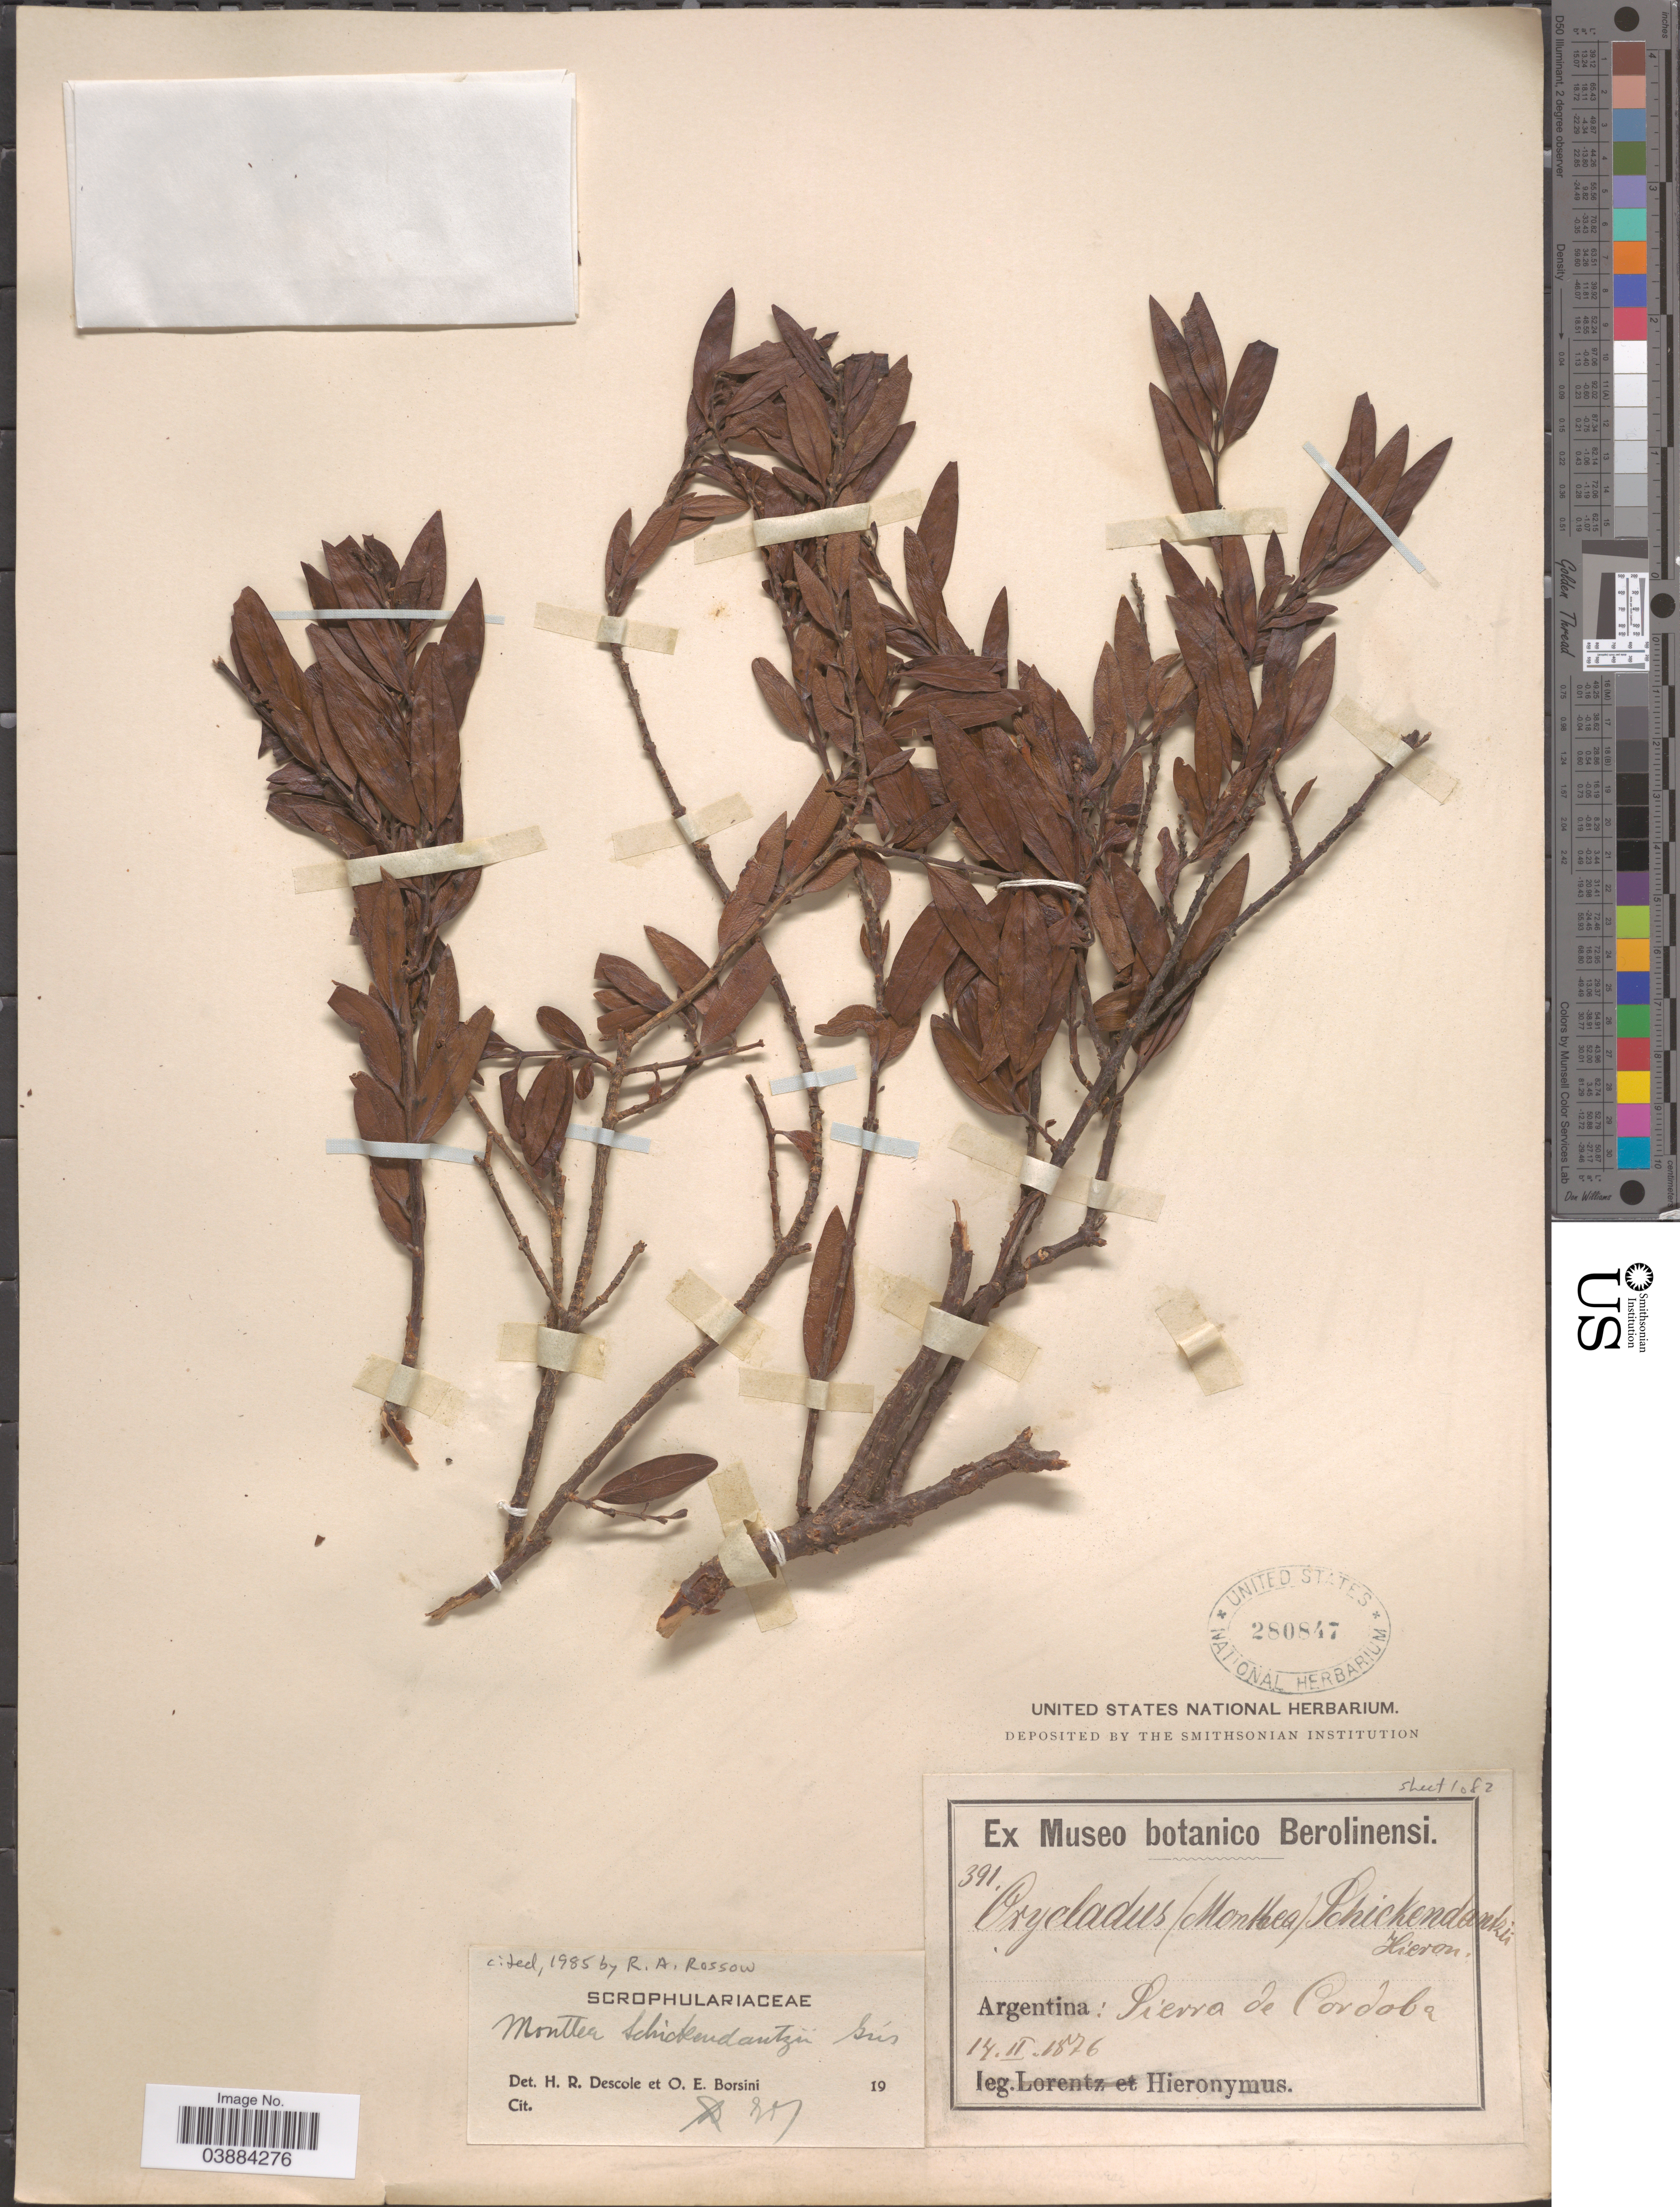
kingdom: Plantae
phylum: Tracheophyta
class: Magnoliopsida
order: Lamiales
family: Plantaginaceae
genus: Monttea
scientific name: Monttea schickendantzii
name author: Griseb.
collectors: -. Hieronymus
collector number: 391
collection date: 1876-02-14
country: Argentina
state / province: Cordoba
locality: Sierra de Cordoba.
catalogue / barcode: US 280847